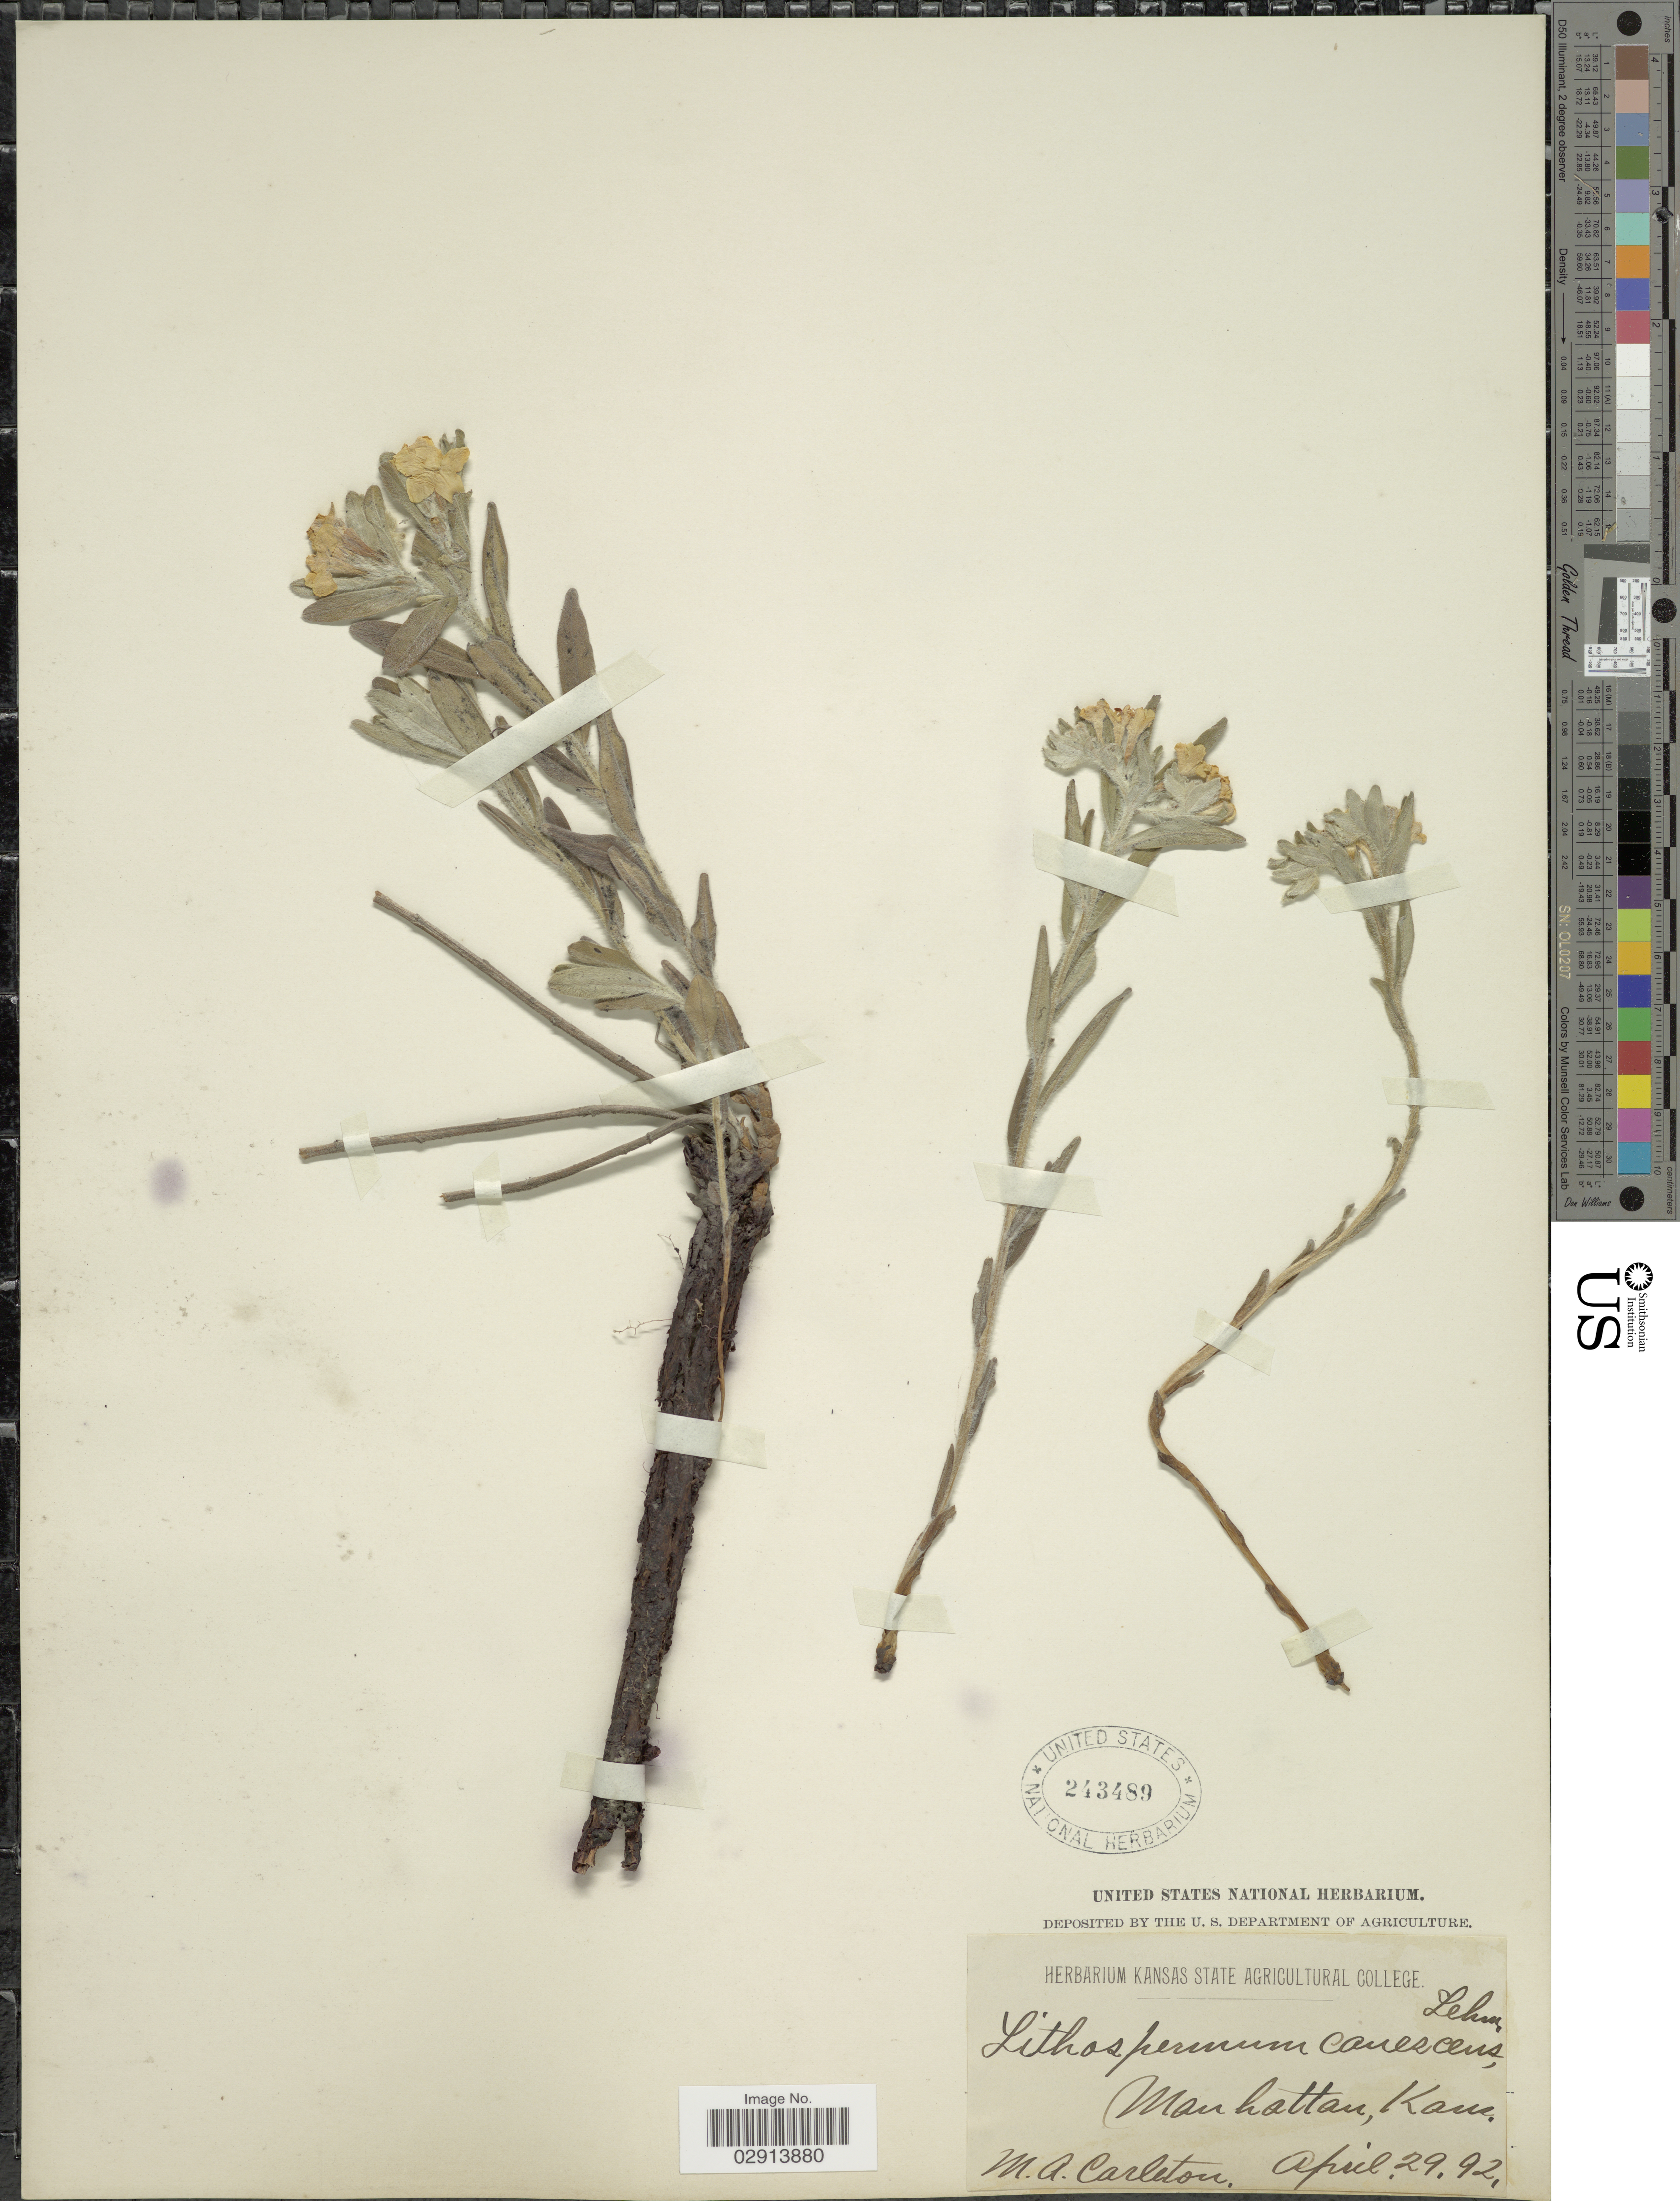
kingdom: Plantae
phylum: Tracheophyta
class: Magnoliopsida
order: Boraginales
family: Boraginaceae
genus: Lithospermum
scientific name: Lithospermum caroliniense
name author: (J.F. Gmel.) MacMill.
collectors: M. A. Carleton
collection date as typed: Transcribed d/m/y: 29/4/92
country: United States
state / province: Kansas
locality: Manhattan.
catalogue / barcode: US 243489